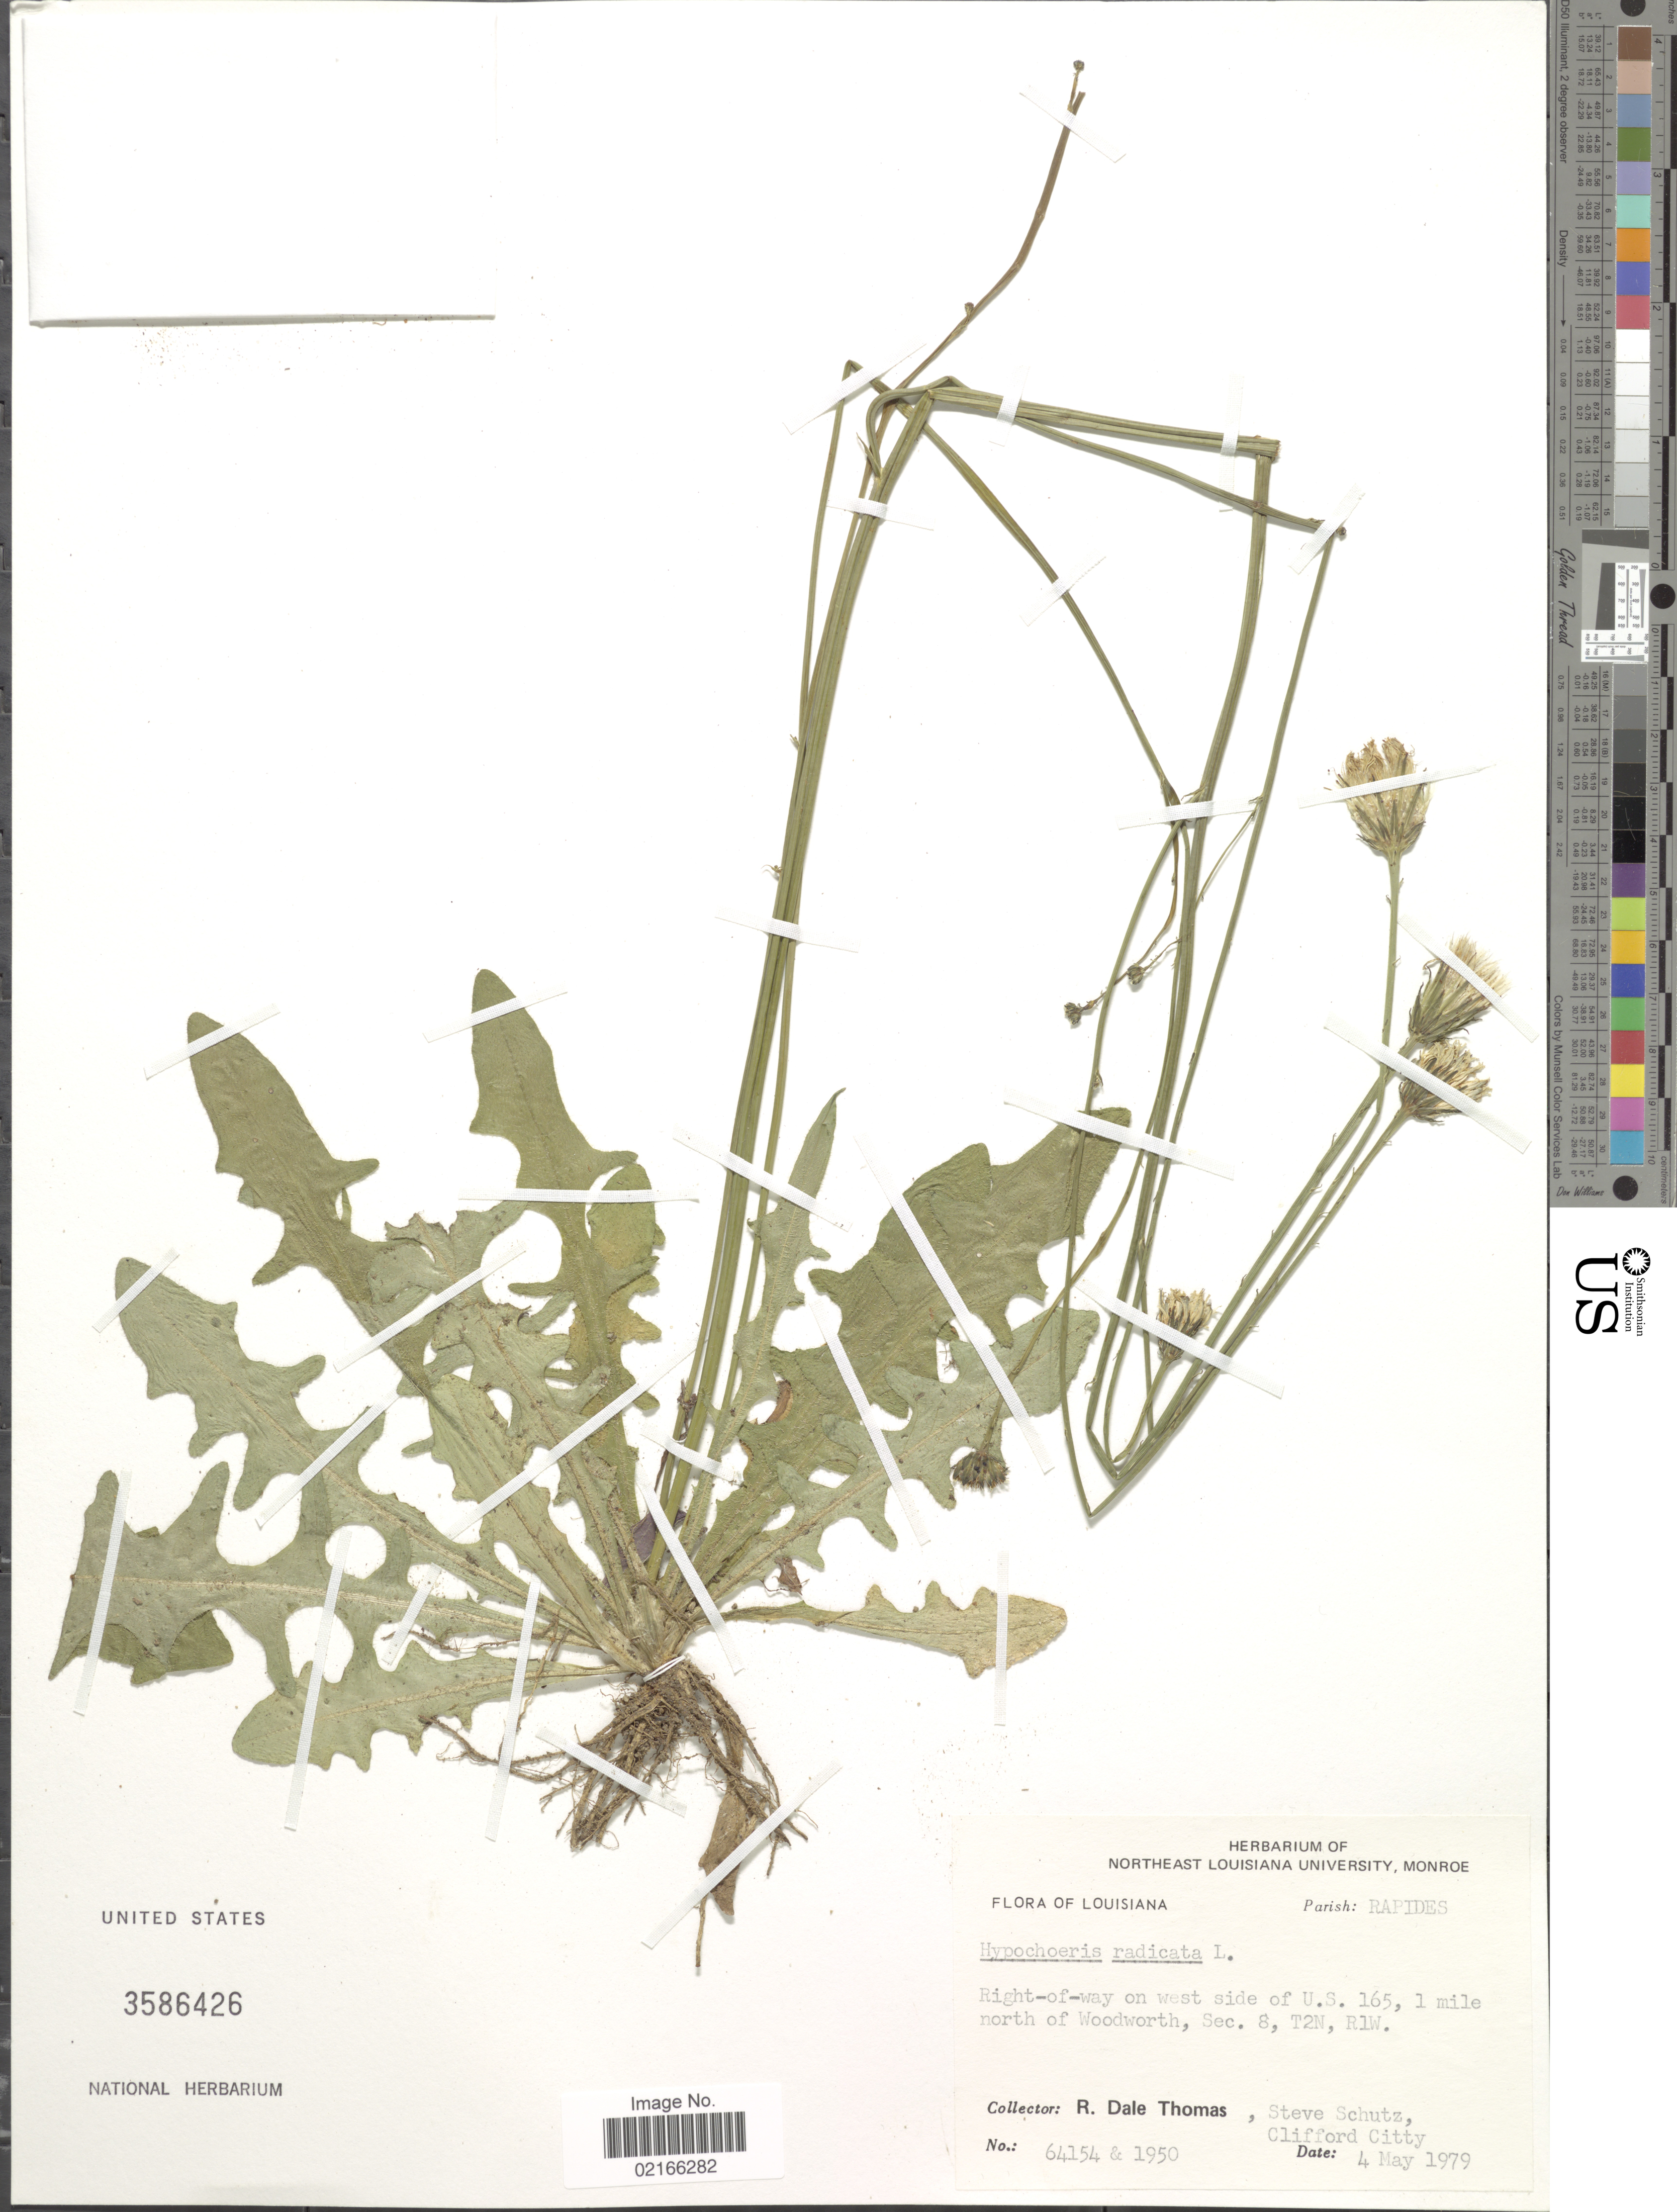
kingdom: Plantae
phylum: Tracheophyta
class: Magnoliopsida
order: Asterales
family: Asteraceae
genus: Hypochaeris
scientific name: Hypochaeris radicata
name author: L.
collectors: R. Thomas, S. Schutz & C. Citty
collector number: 64154 & 1950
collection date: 1979-05-04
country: United States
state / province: Louisiana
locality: Parish: Rapides. Right-of-way on west side of U. S. 165, 1 mile north of Woodworth, Sec. 8, T2N, R1W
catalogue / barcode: US 3586426